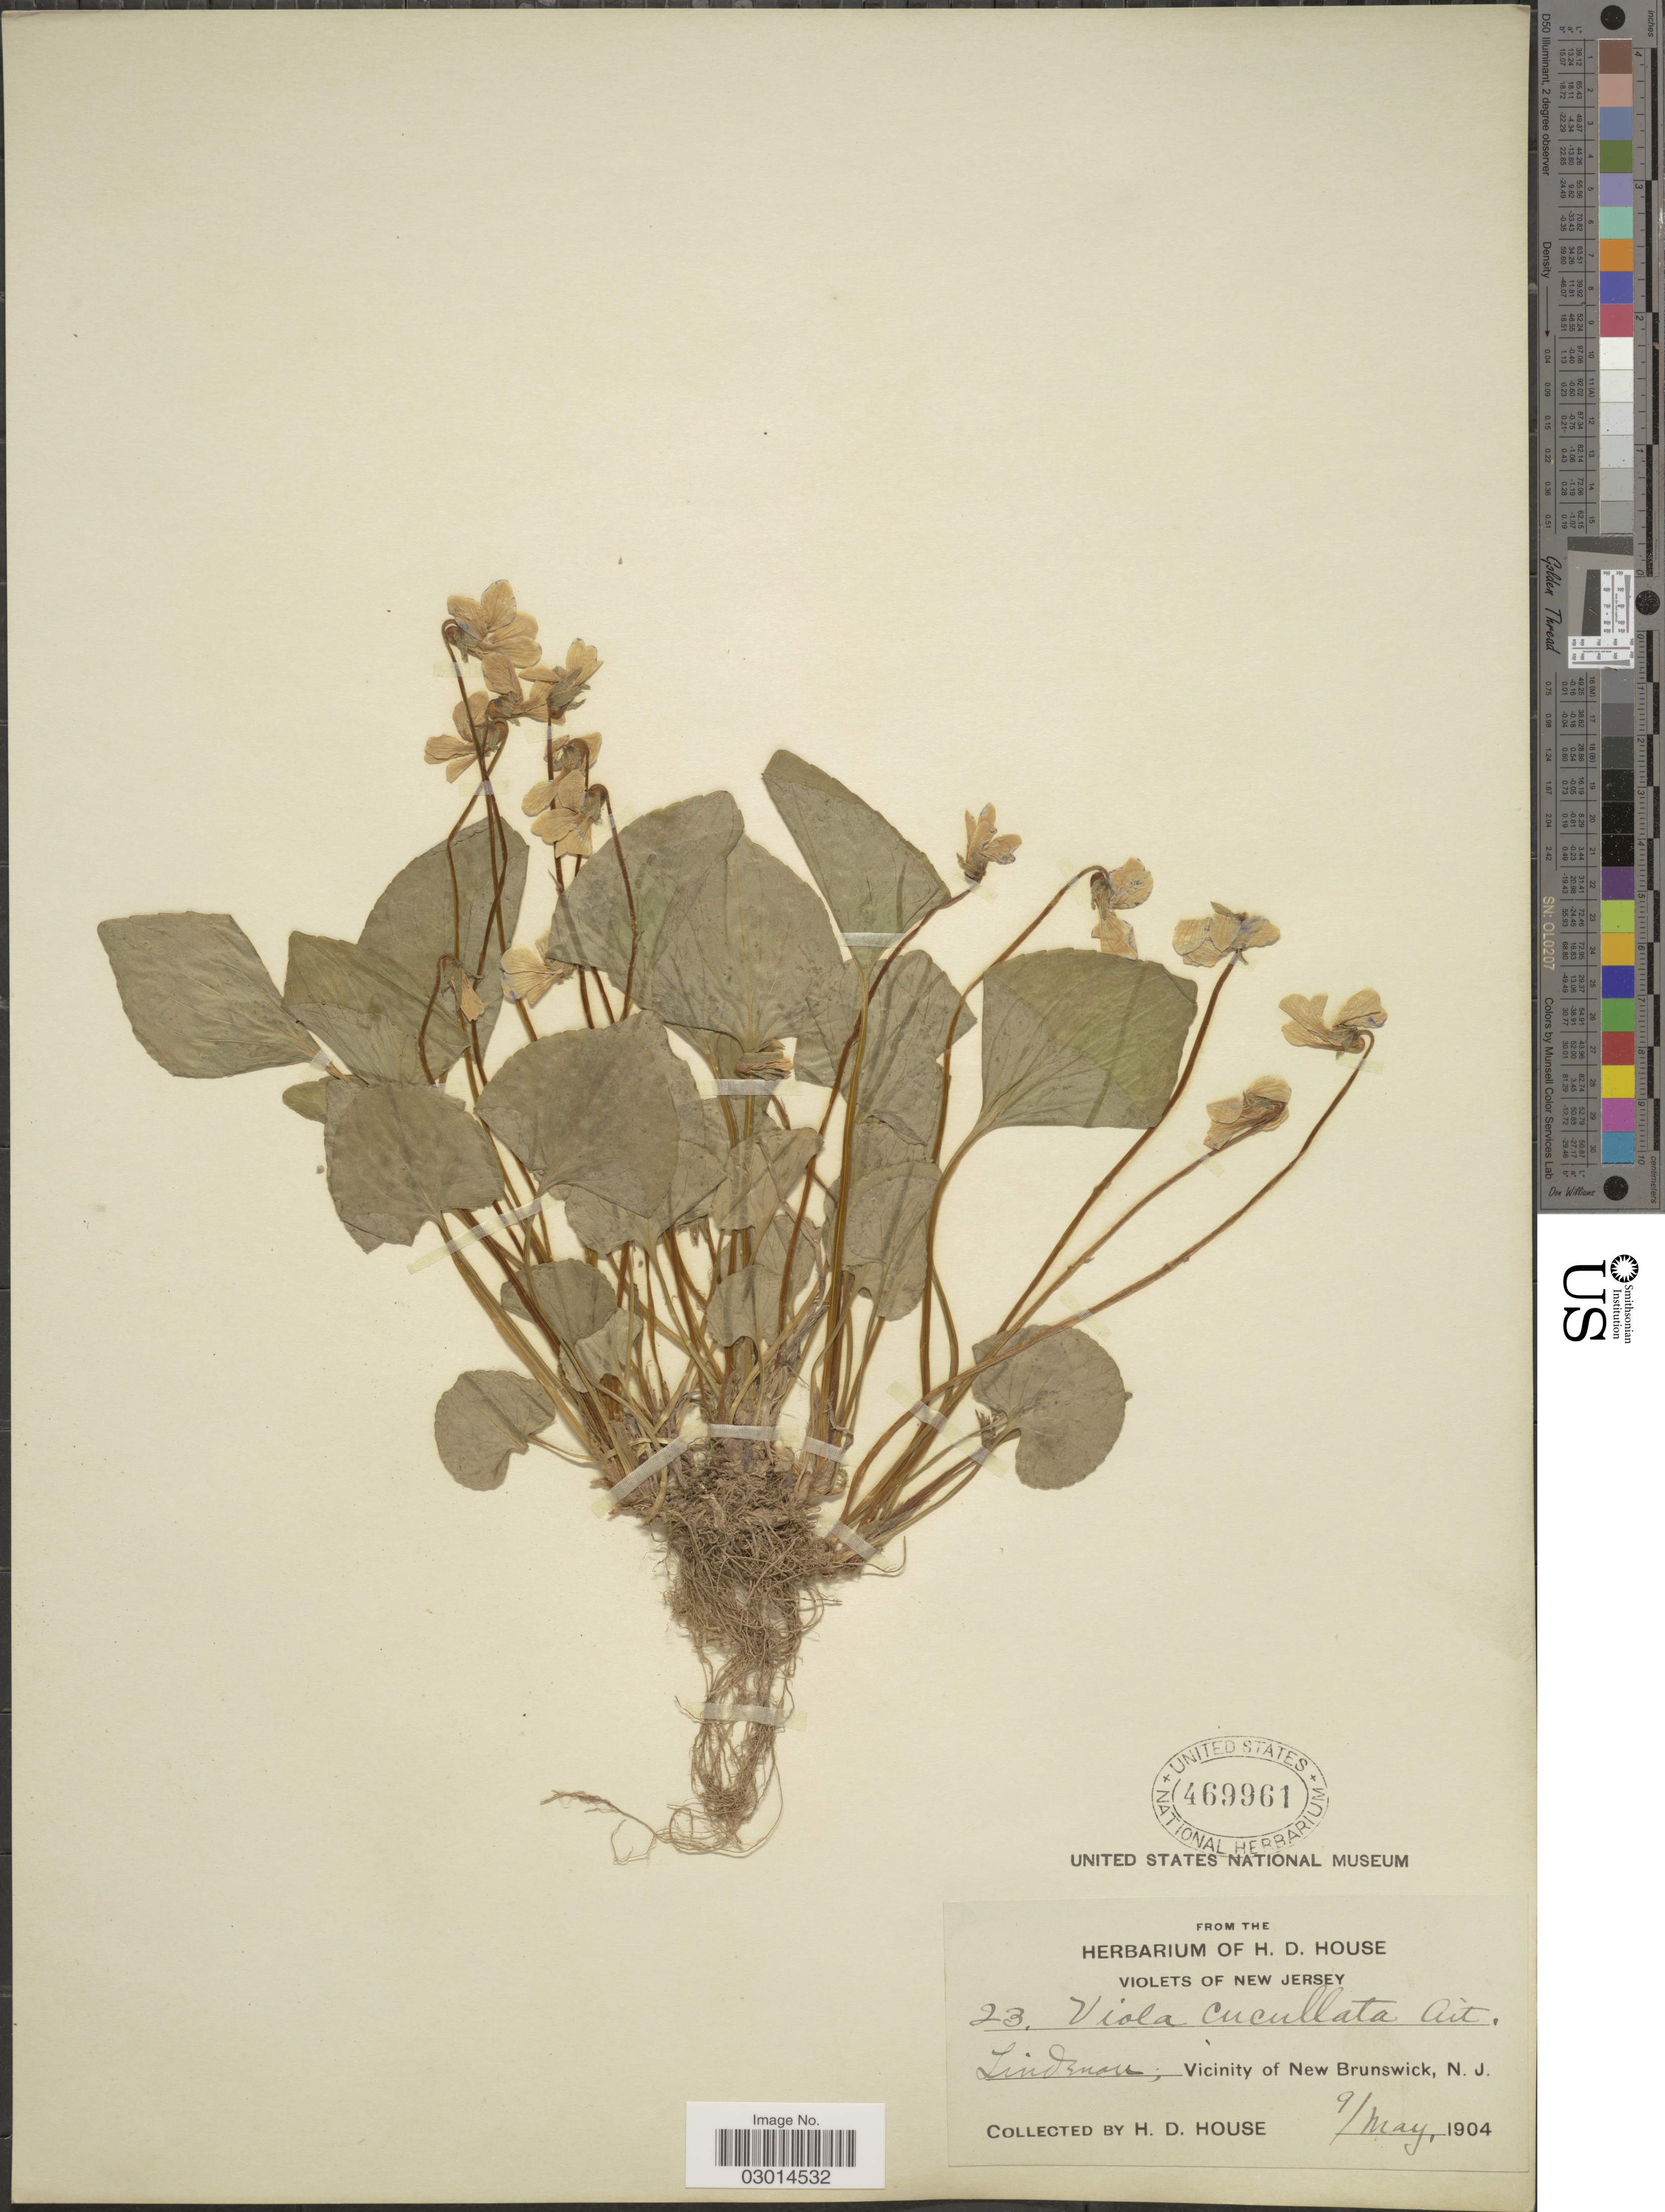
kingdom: Plantae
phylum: Tracheophyta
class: Magnoliopsida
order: Malpighiales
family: Violaceae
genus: Viola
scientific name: Viola cucullata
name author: Aiton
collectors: H. D. House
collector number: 23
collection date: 1904-05-09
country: United States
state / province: New Jersey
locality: Lindenou; Vicinity of New Brunswick.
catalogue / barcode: US 469961